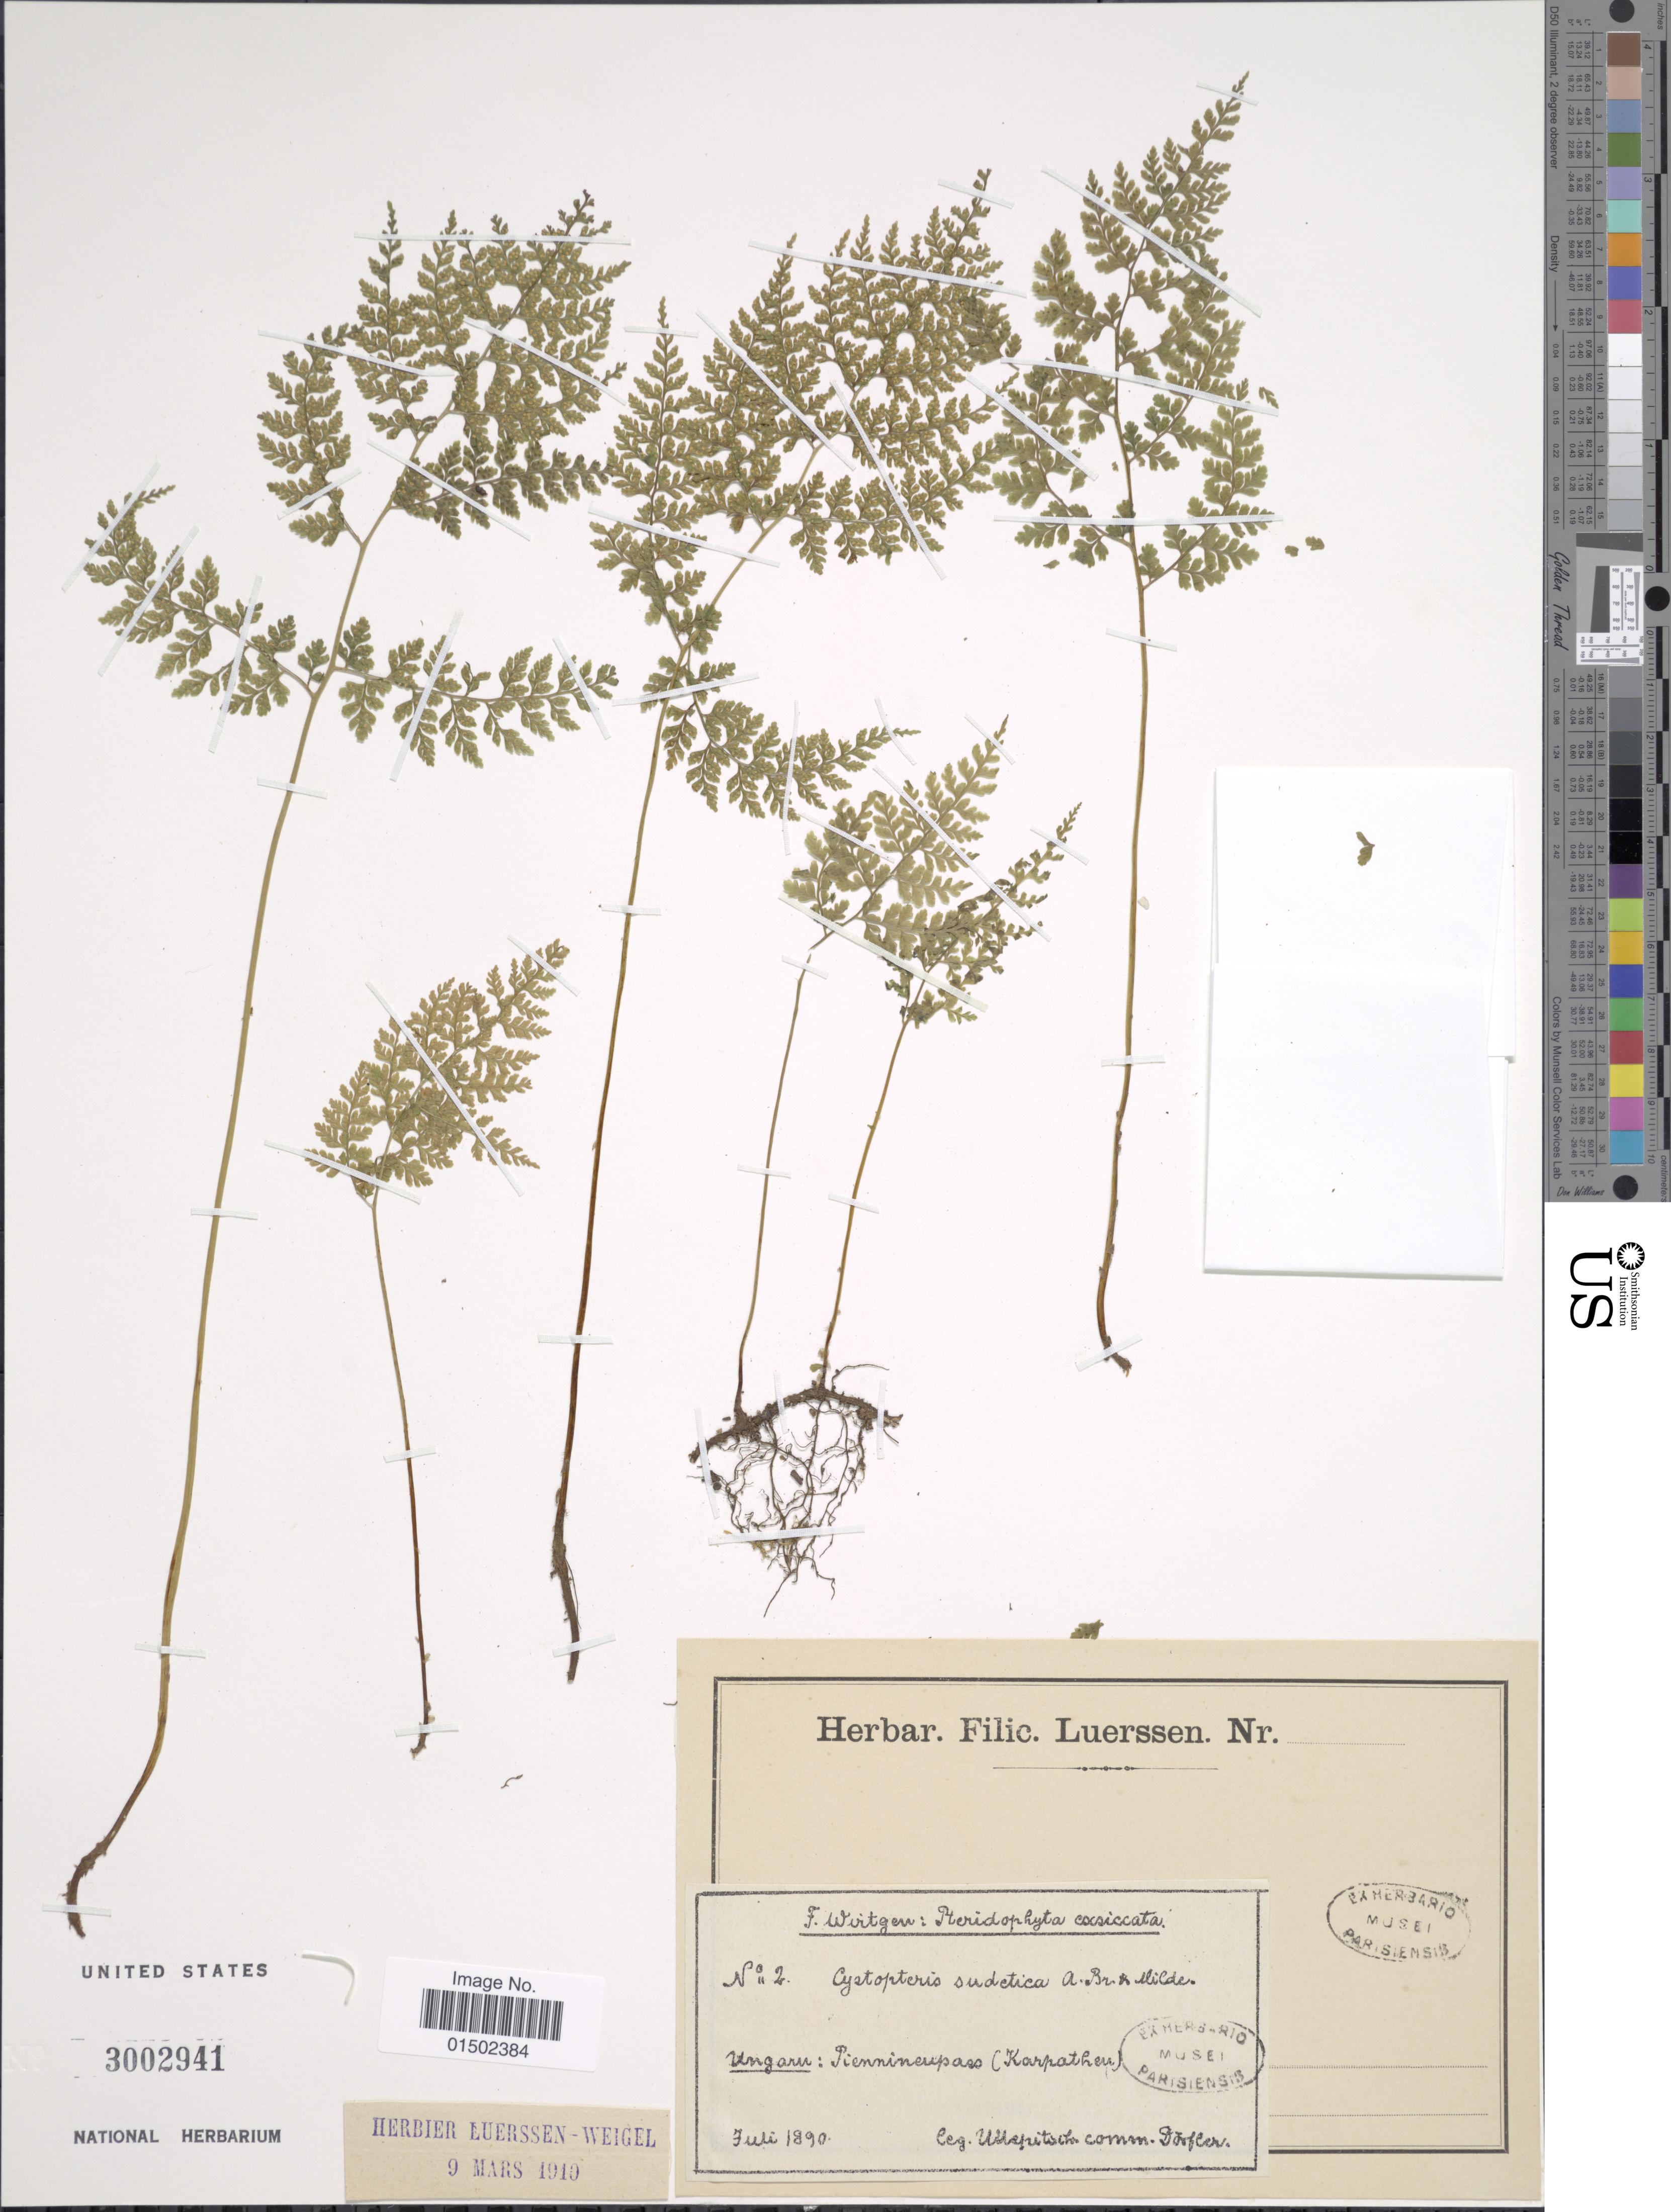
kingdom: Plantae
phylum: Tracheophyta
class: Polypodiopsida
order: Polypodiales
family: Cystopteridaceae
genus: Cystopteris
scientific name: Cystopteris sudetica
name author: A. Braun & Milde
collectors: W. Dorfler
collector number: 2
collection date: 1890-07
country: Hungary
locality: Piennineupass (Karpathen)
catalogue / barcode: US 3002941